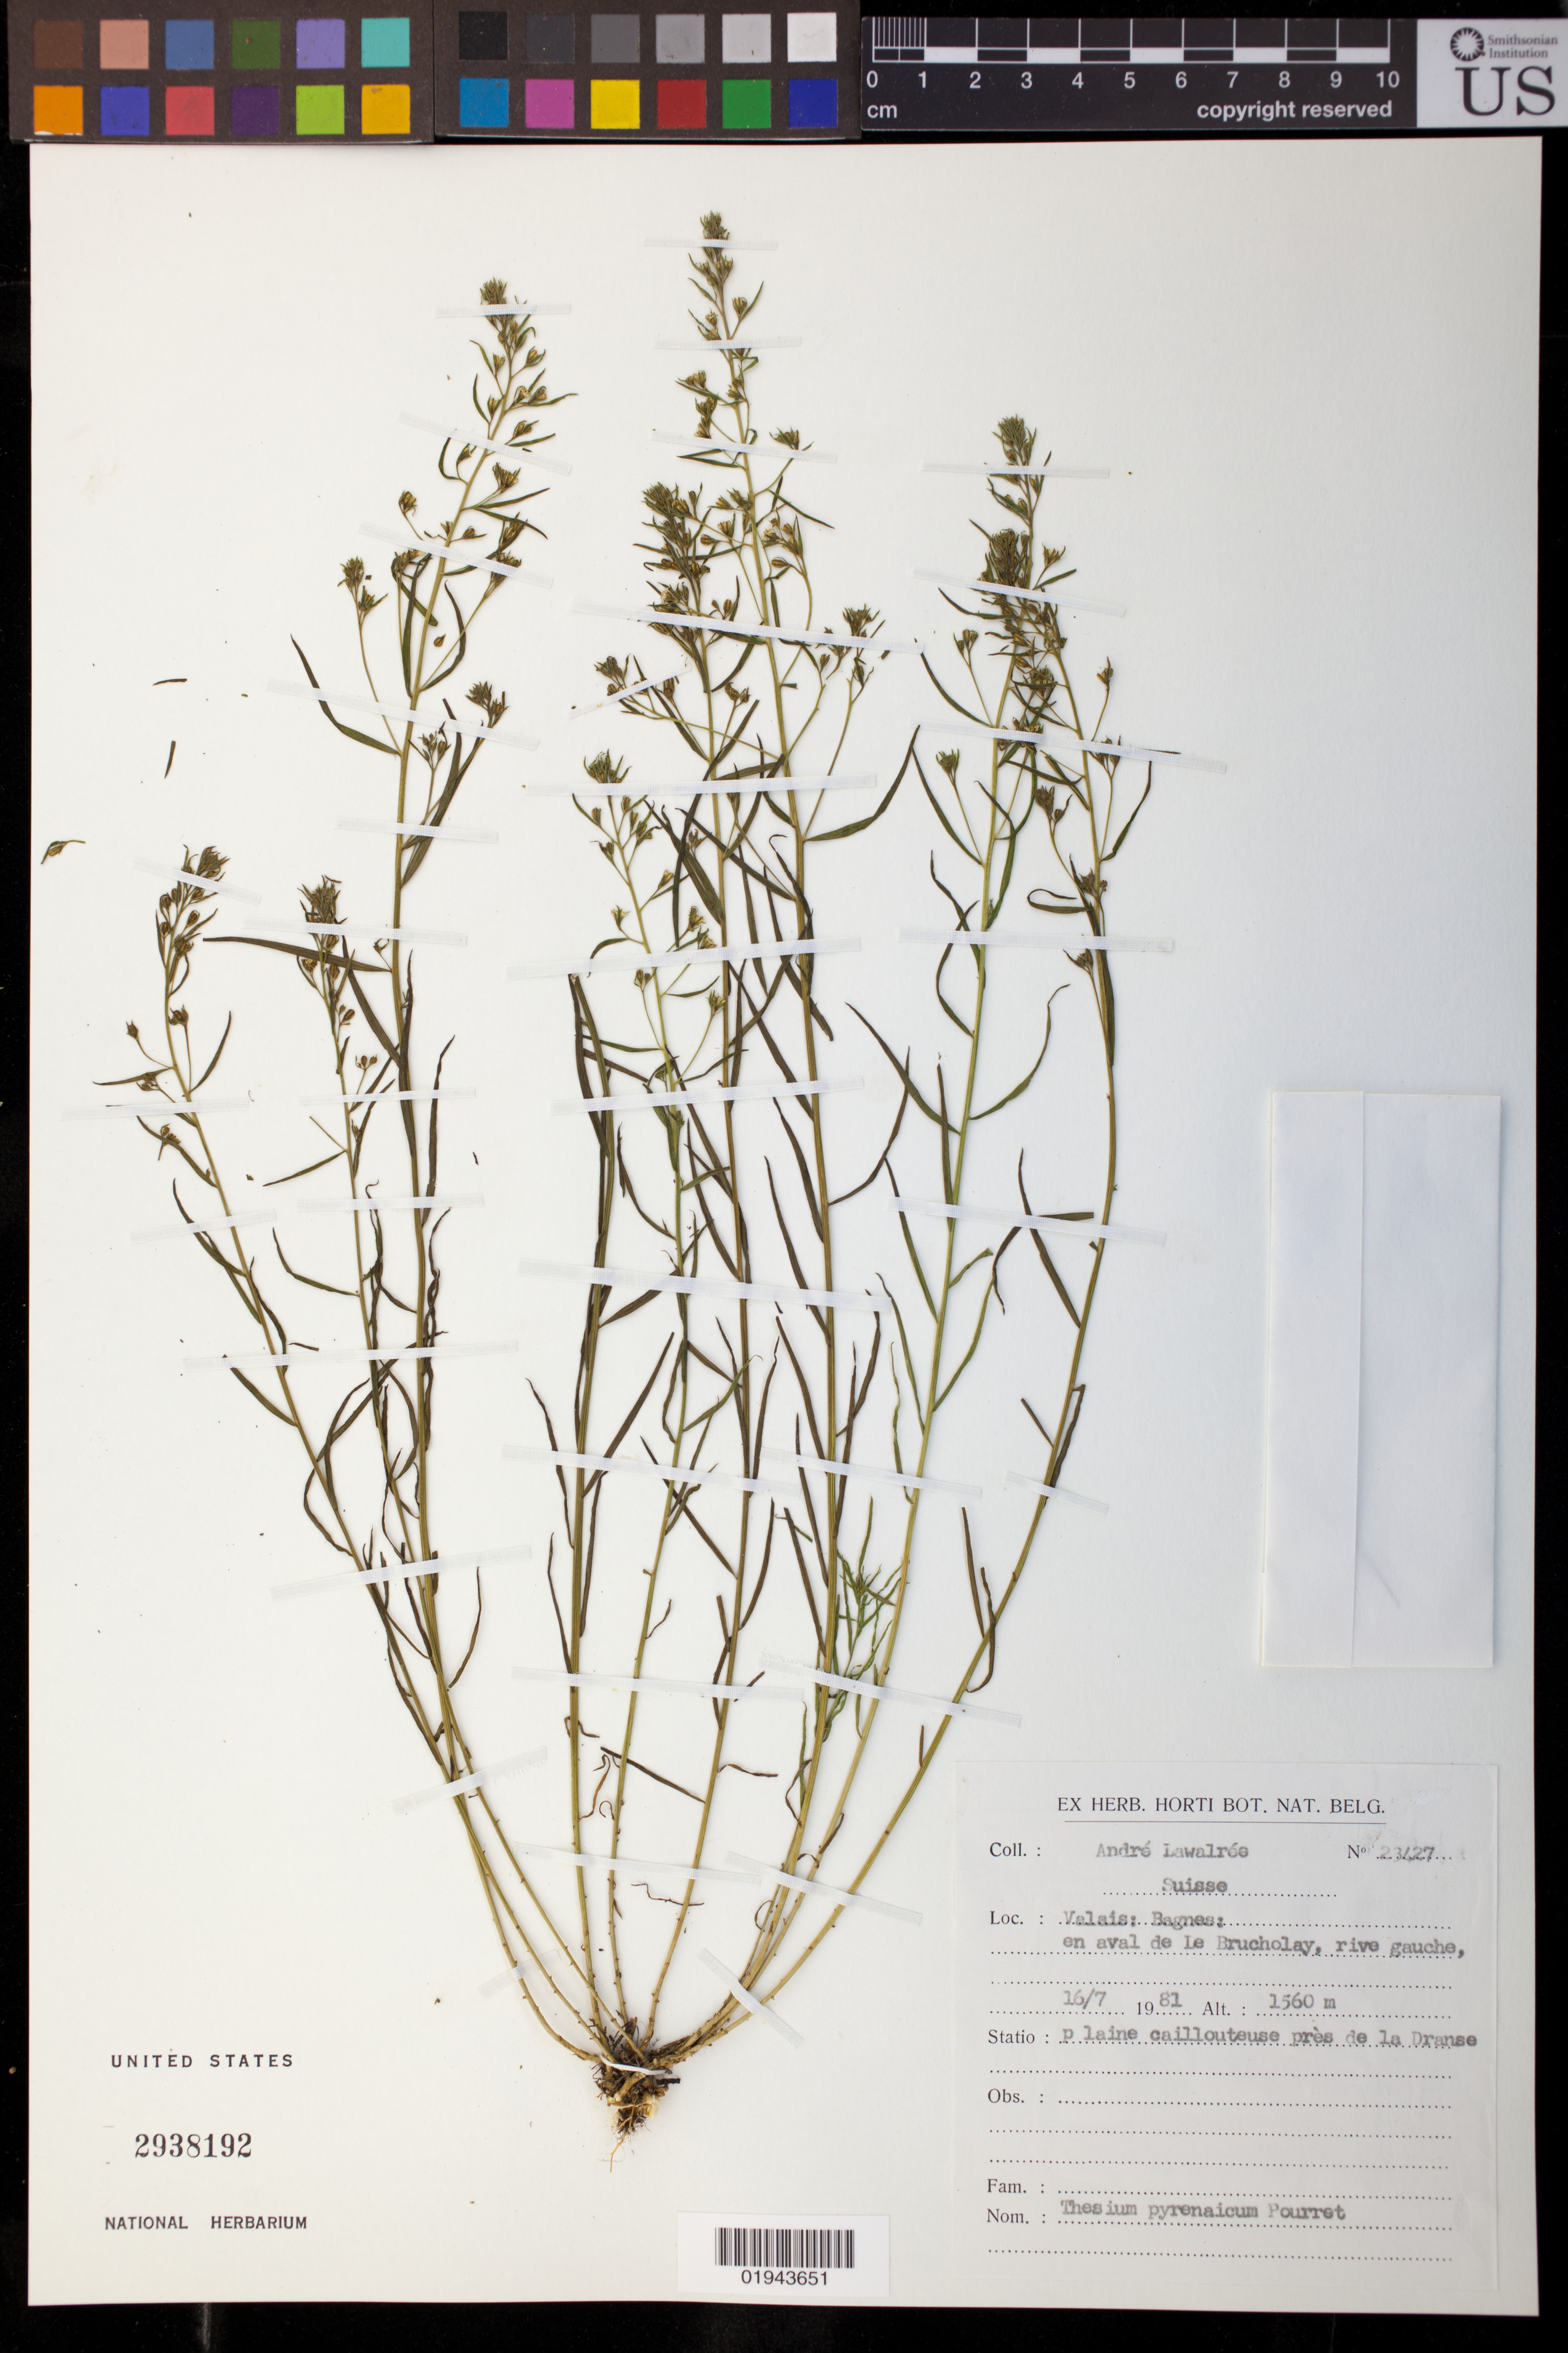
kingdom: Plantae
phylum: Tracheophyta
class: Magnoliopsida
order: Santalales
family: Thesiaceae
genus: Thesium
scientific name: Thesium pyrenaicum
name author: Pourr.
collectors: A. G. Lawalrée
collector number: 23427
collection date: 1981-07-16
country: Switzerland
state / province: Valais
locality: Bagnes; en aval de Le Brucholay, rive gauche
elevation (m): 1560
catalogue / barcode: US 2938192